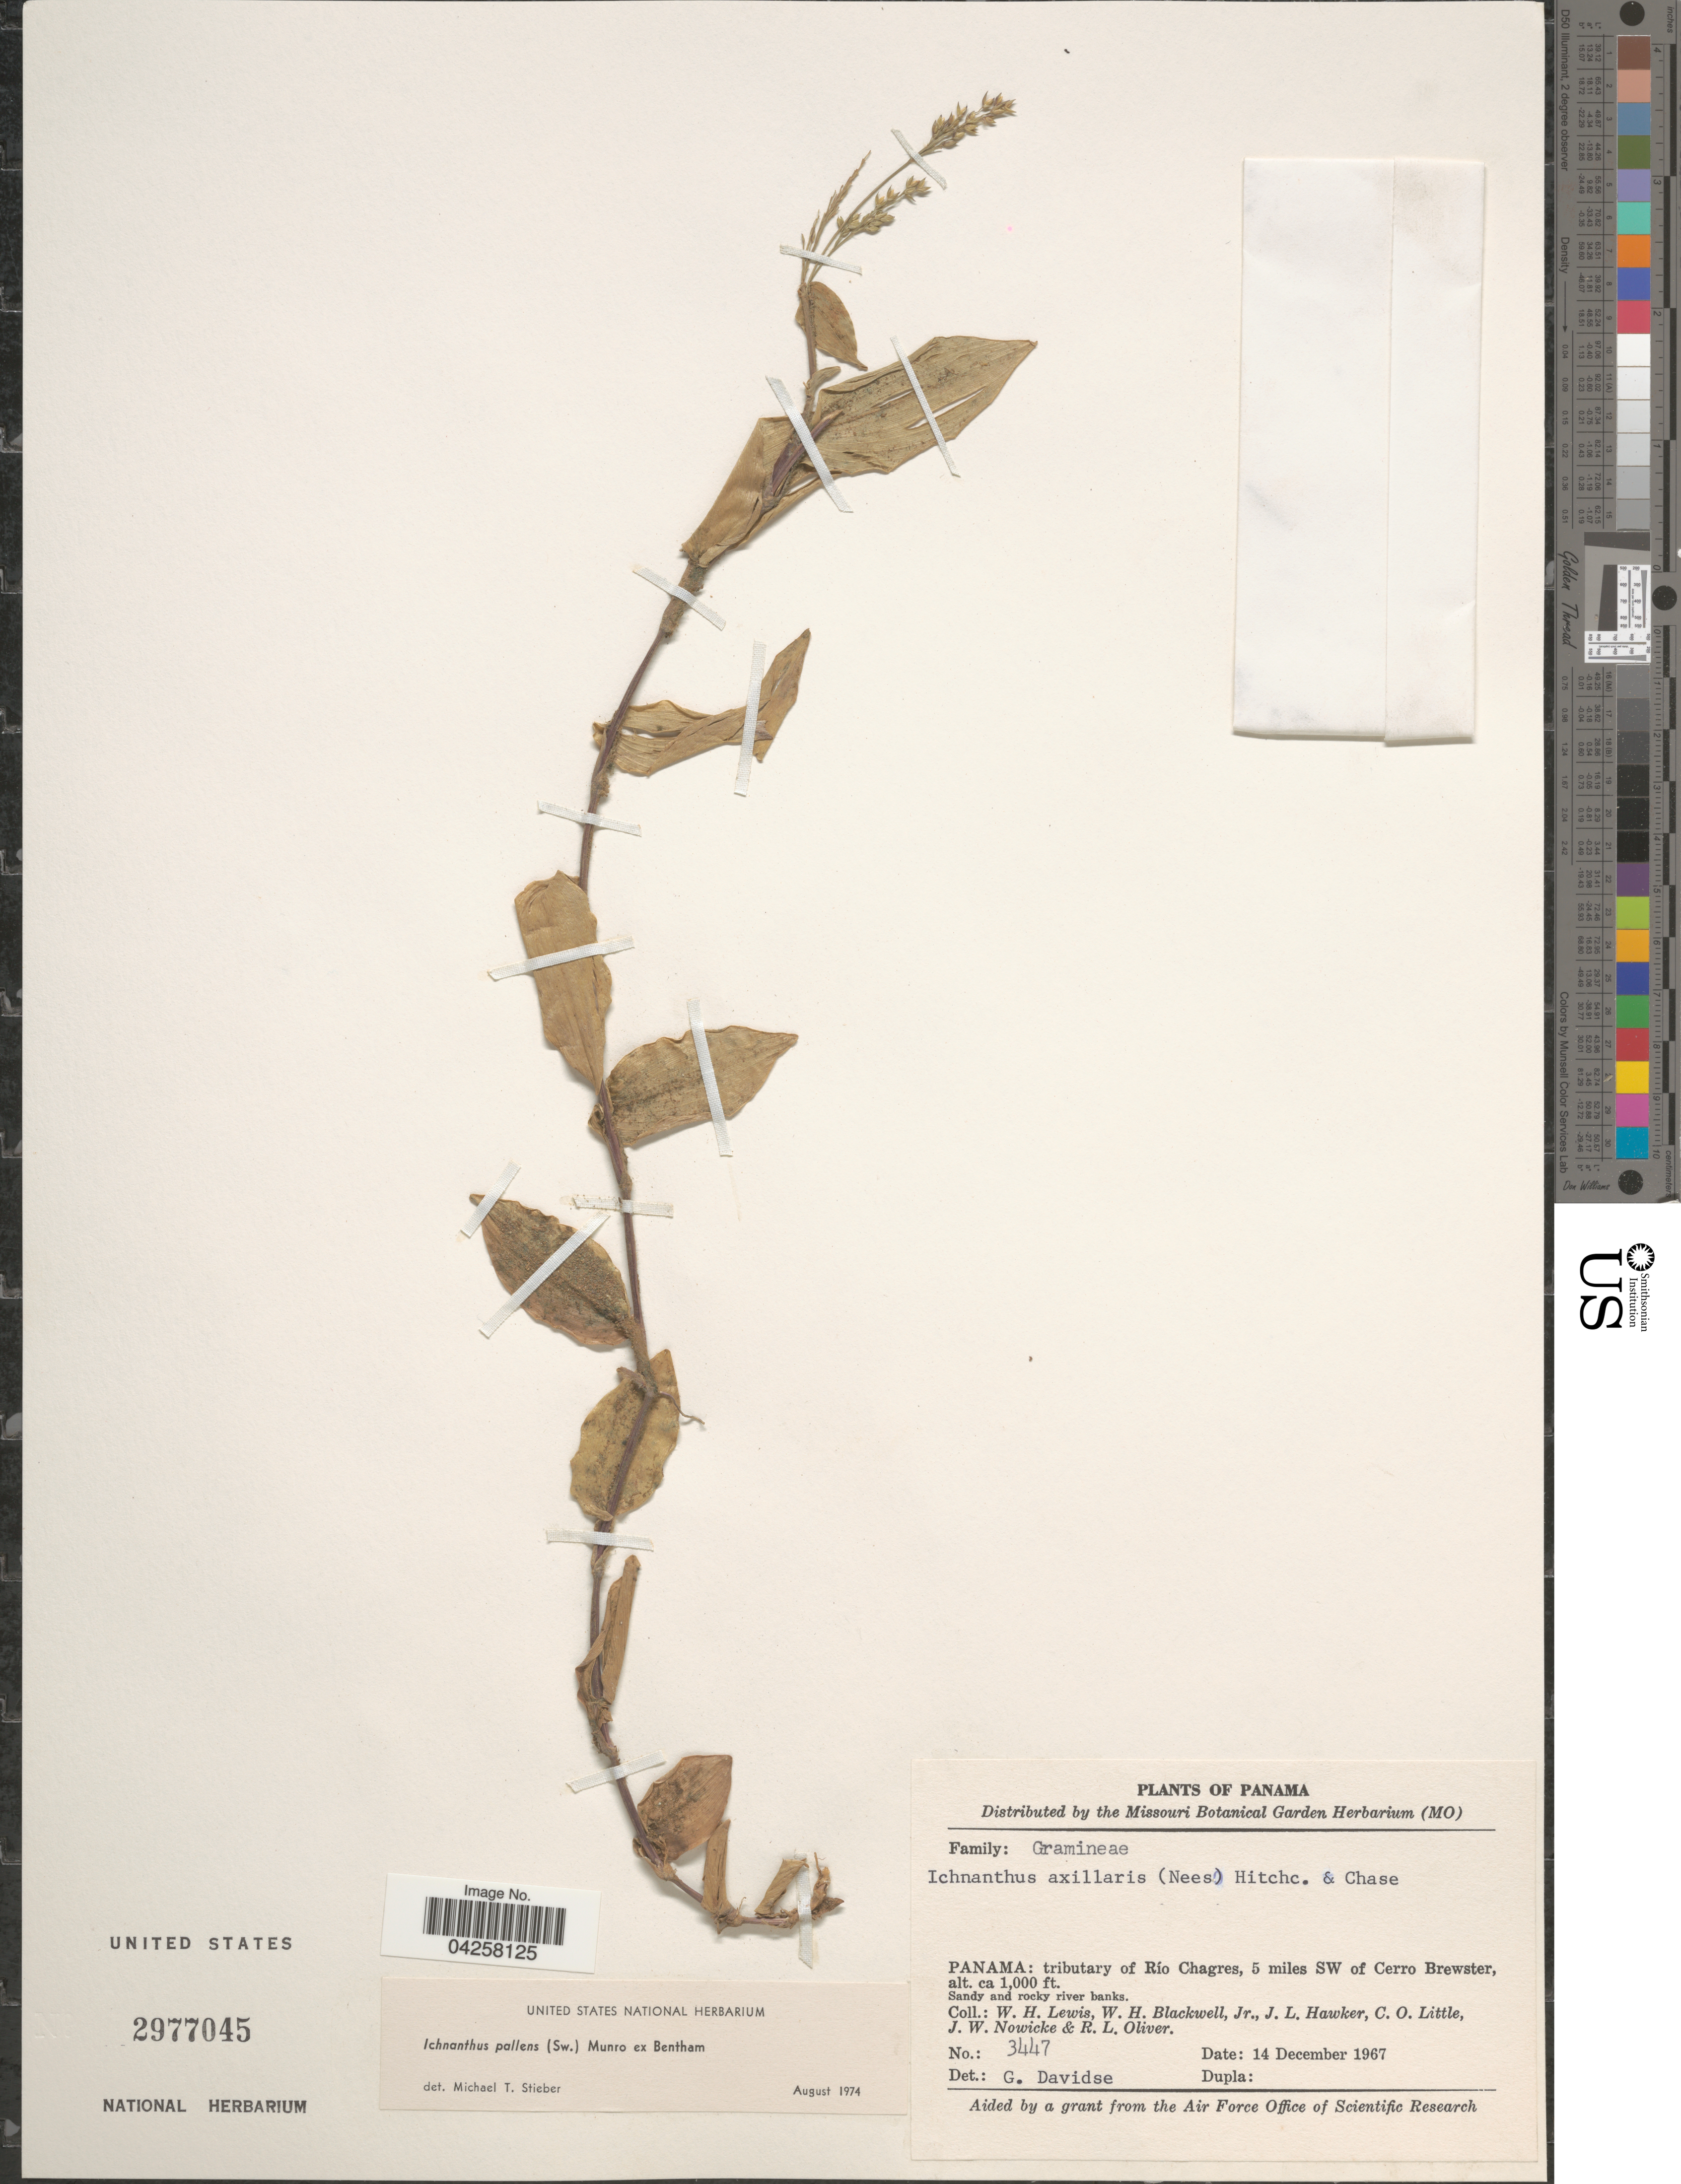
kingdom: Plantae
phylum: Tracheophyta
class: Liliopsida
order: Poales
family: Poaceae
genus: Ichnanthus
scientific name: Ichnanthus pallens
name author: (Sw.) Munro ex Benth.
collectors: W. H. Lewis, W. H. Blackwell, J. L. Hawker, C. O. Little & et al.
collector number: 3447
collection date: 1967-12-14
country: Panama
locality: Tributary of Río Chagres, 5 miles SW of Cerro Brewster.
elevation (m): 305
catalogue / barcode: US 2977045